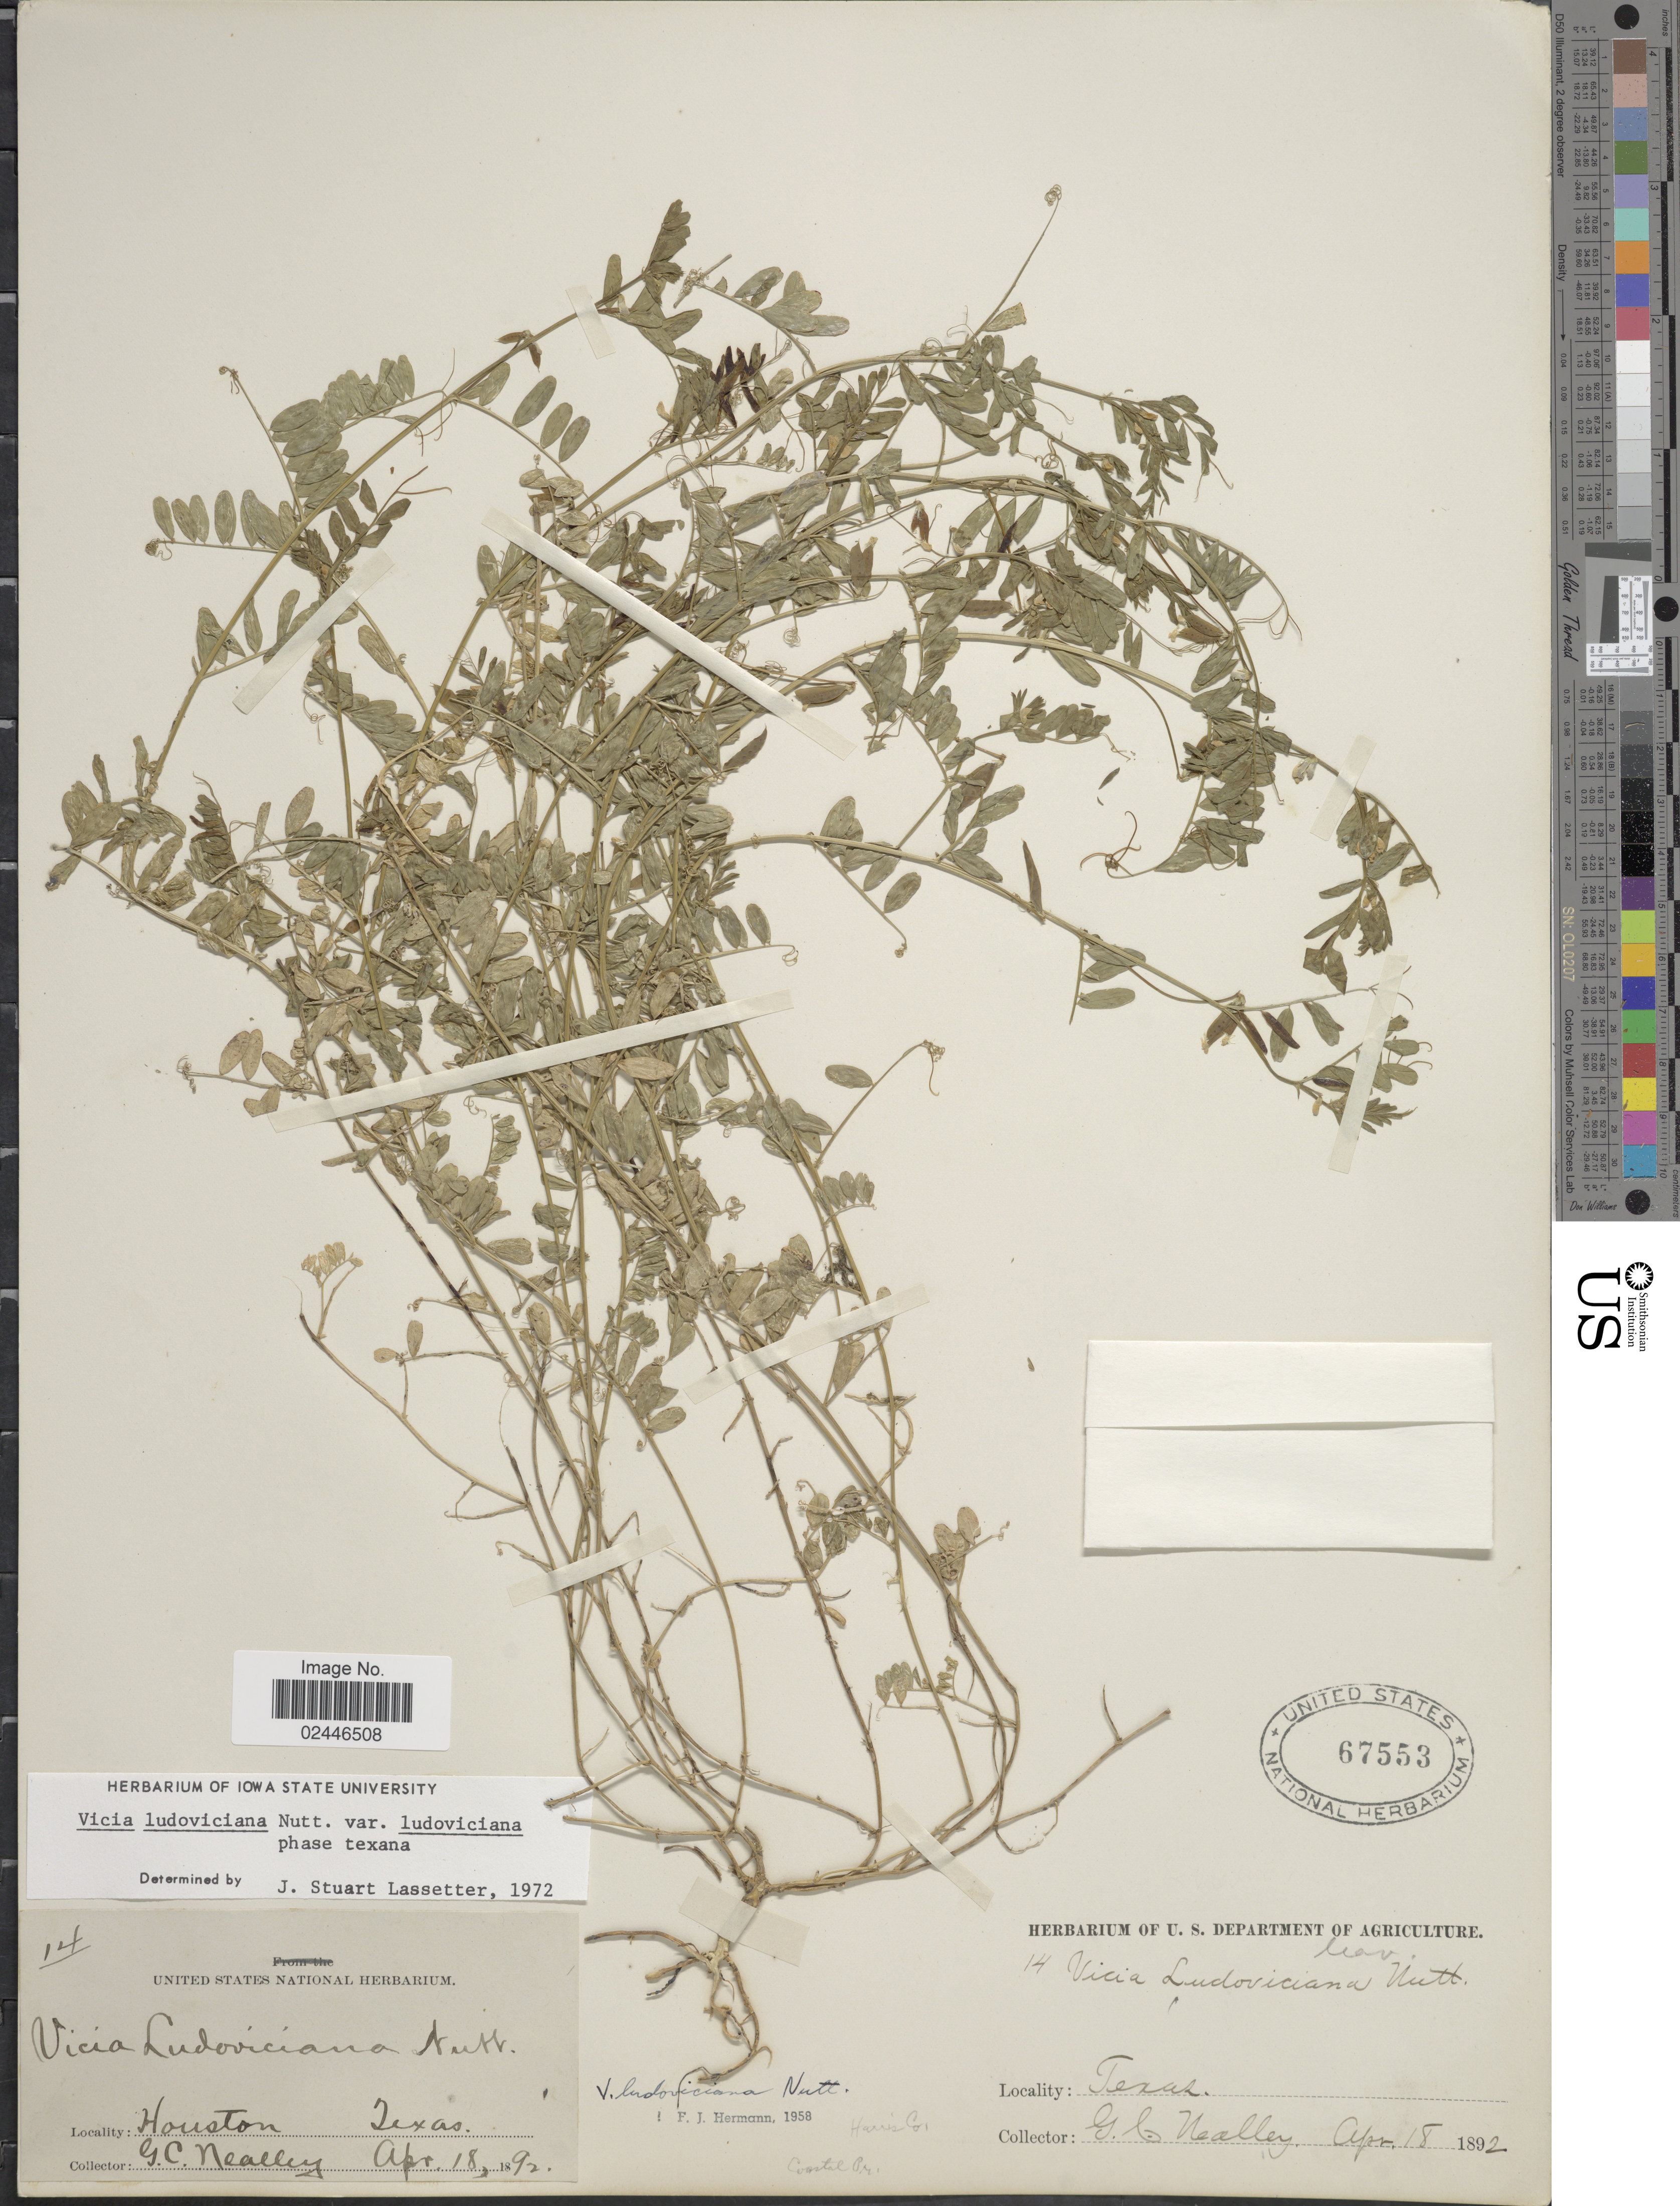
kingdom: Plantae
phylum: Tracheophyta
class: Magnoliopsida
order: Fabales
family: Fabaceae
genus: Vicia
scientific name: Vicia ludoviciana var. ludoviciana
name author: Nutt. ex Torr. & A. Gray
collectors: G. C. Nealley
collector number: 14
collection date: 1892-04-18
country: United States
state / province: Texas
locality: Houston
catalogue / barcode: US 67553